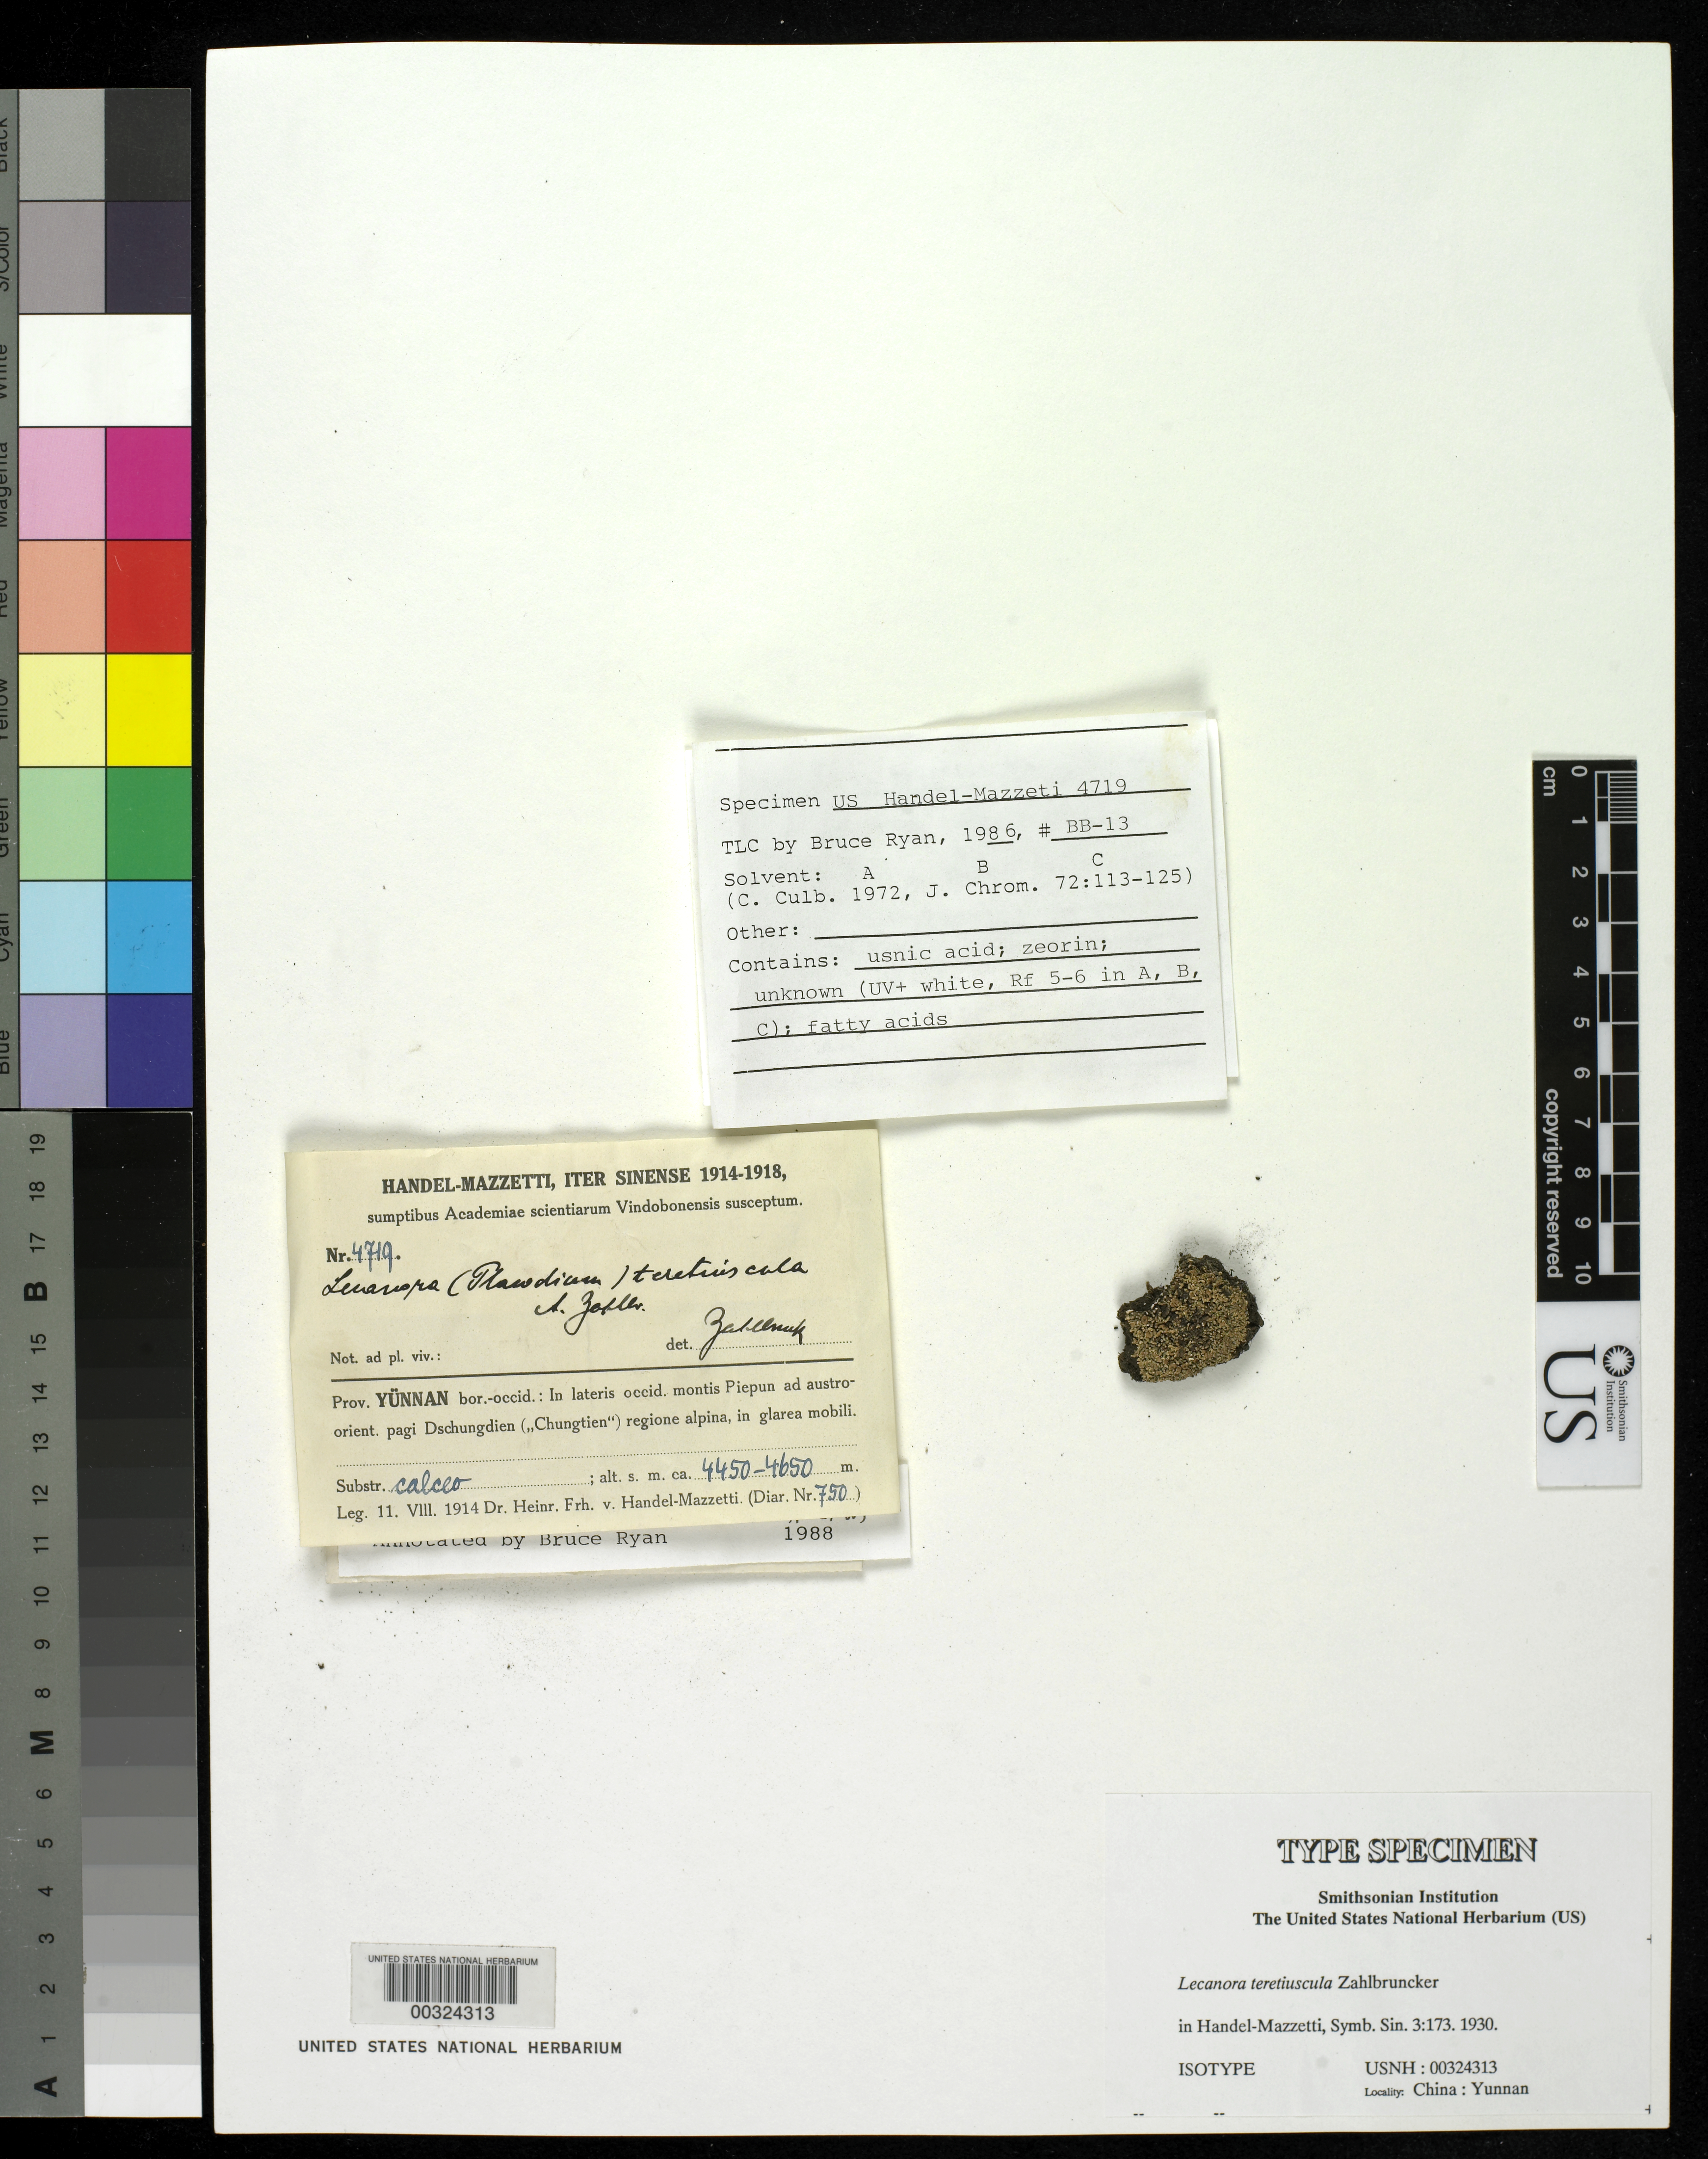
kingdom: Fungi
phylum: Ascomycota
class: Lecanoromycetes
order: Lecanorales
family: Lecanoraceae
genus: Lecanora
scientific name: Lecanora teretiuscula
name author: Zahlbr. in Hand.-Mazz.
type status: Isotype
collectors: H. Handel-Mazzetti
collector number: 4719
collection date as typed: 11 Aug 1914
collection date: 1914-08-11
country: China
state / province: Yunnan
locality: In lateris occid. Montis Piepun ad austro-orient. Pagi Dschungdien (Chungtien) regione alpina, in glarea mobili. [On the W side of Piepun Mountain(s) to the SE. Dschungdien (Chungtien) District, alpine region,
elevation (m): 4450